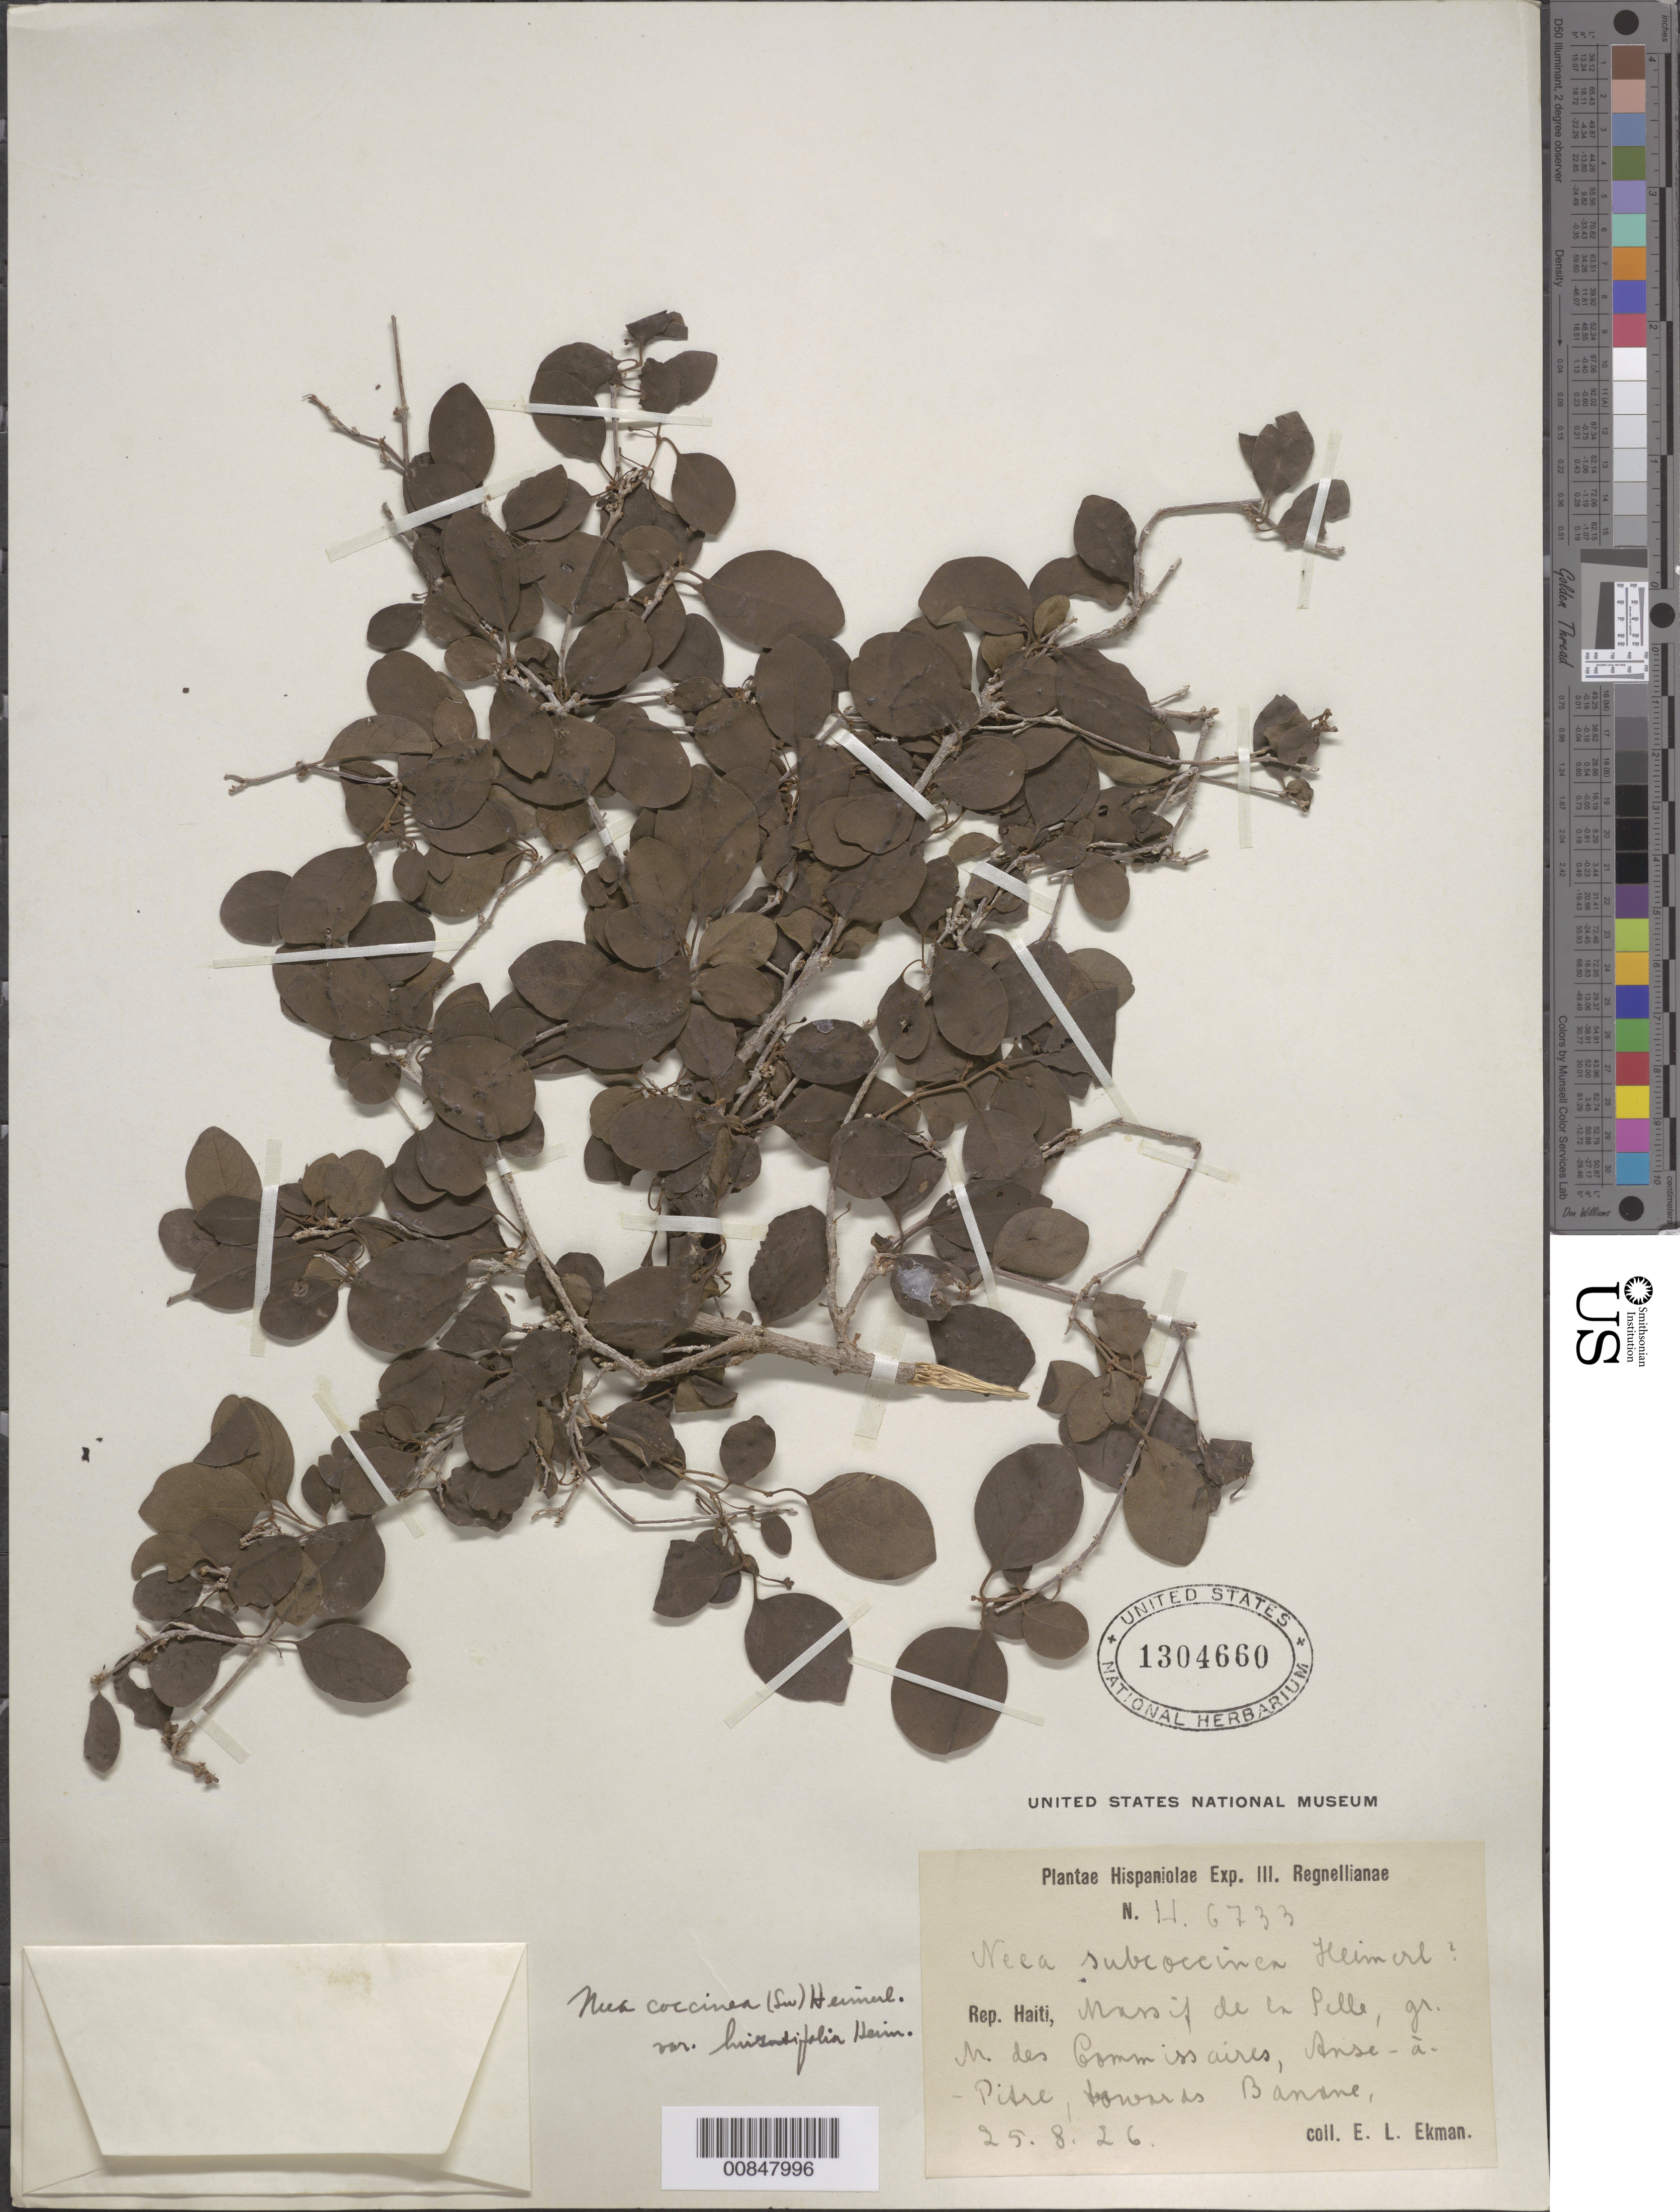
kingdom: Plantae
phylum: Tracheophyta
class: Magnoliopsida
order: Caryophyllales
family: Nyctaginaceae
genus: Neea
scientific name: Neea coccinea var. hirtifolia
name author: Heimerl in Urb.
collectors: E. L. Ekman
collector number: H 6733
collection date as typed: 25 Aug 1926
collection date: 1926-08-25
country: Haiti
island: Hispaniola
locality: Massif de la Selle, gr. M. des Commissaires, Anses- à-Pitre, towards Banane.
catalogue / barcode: US 1304660